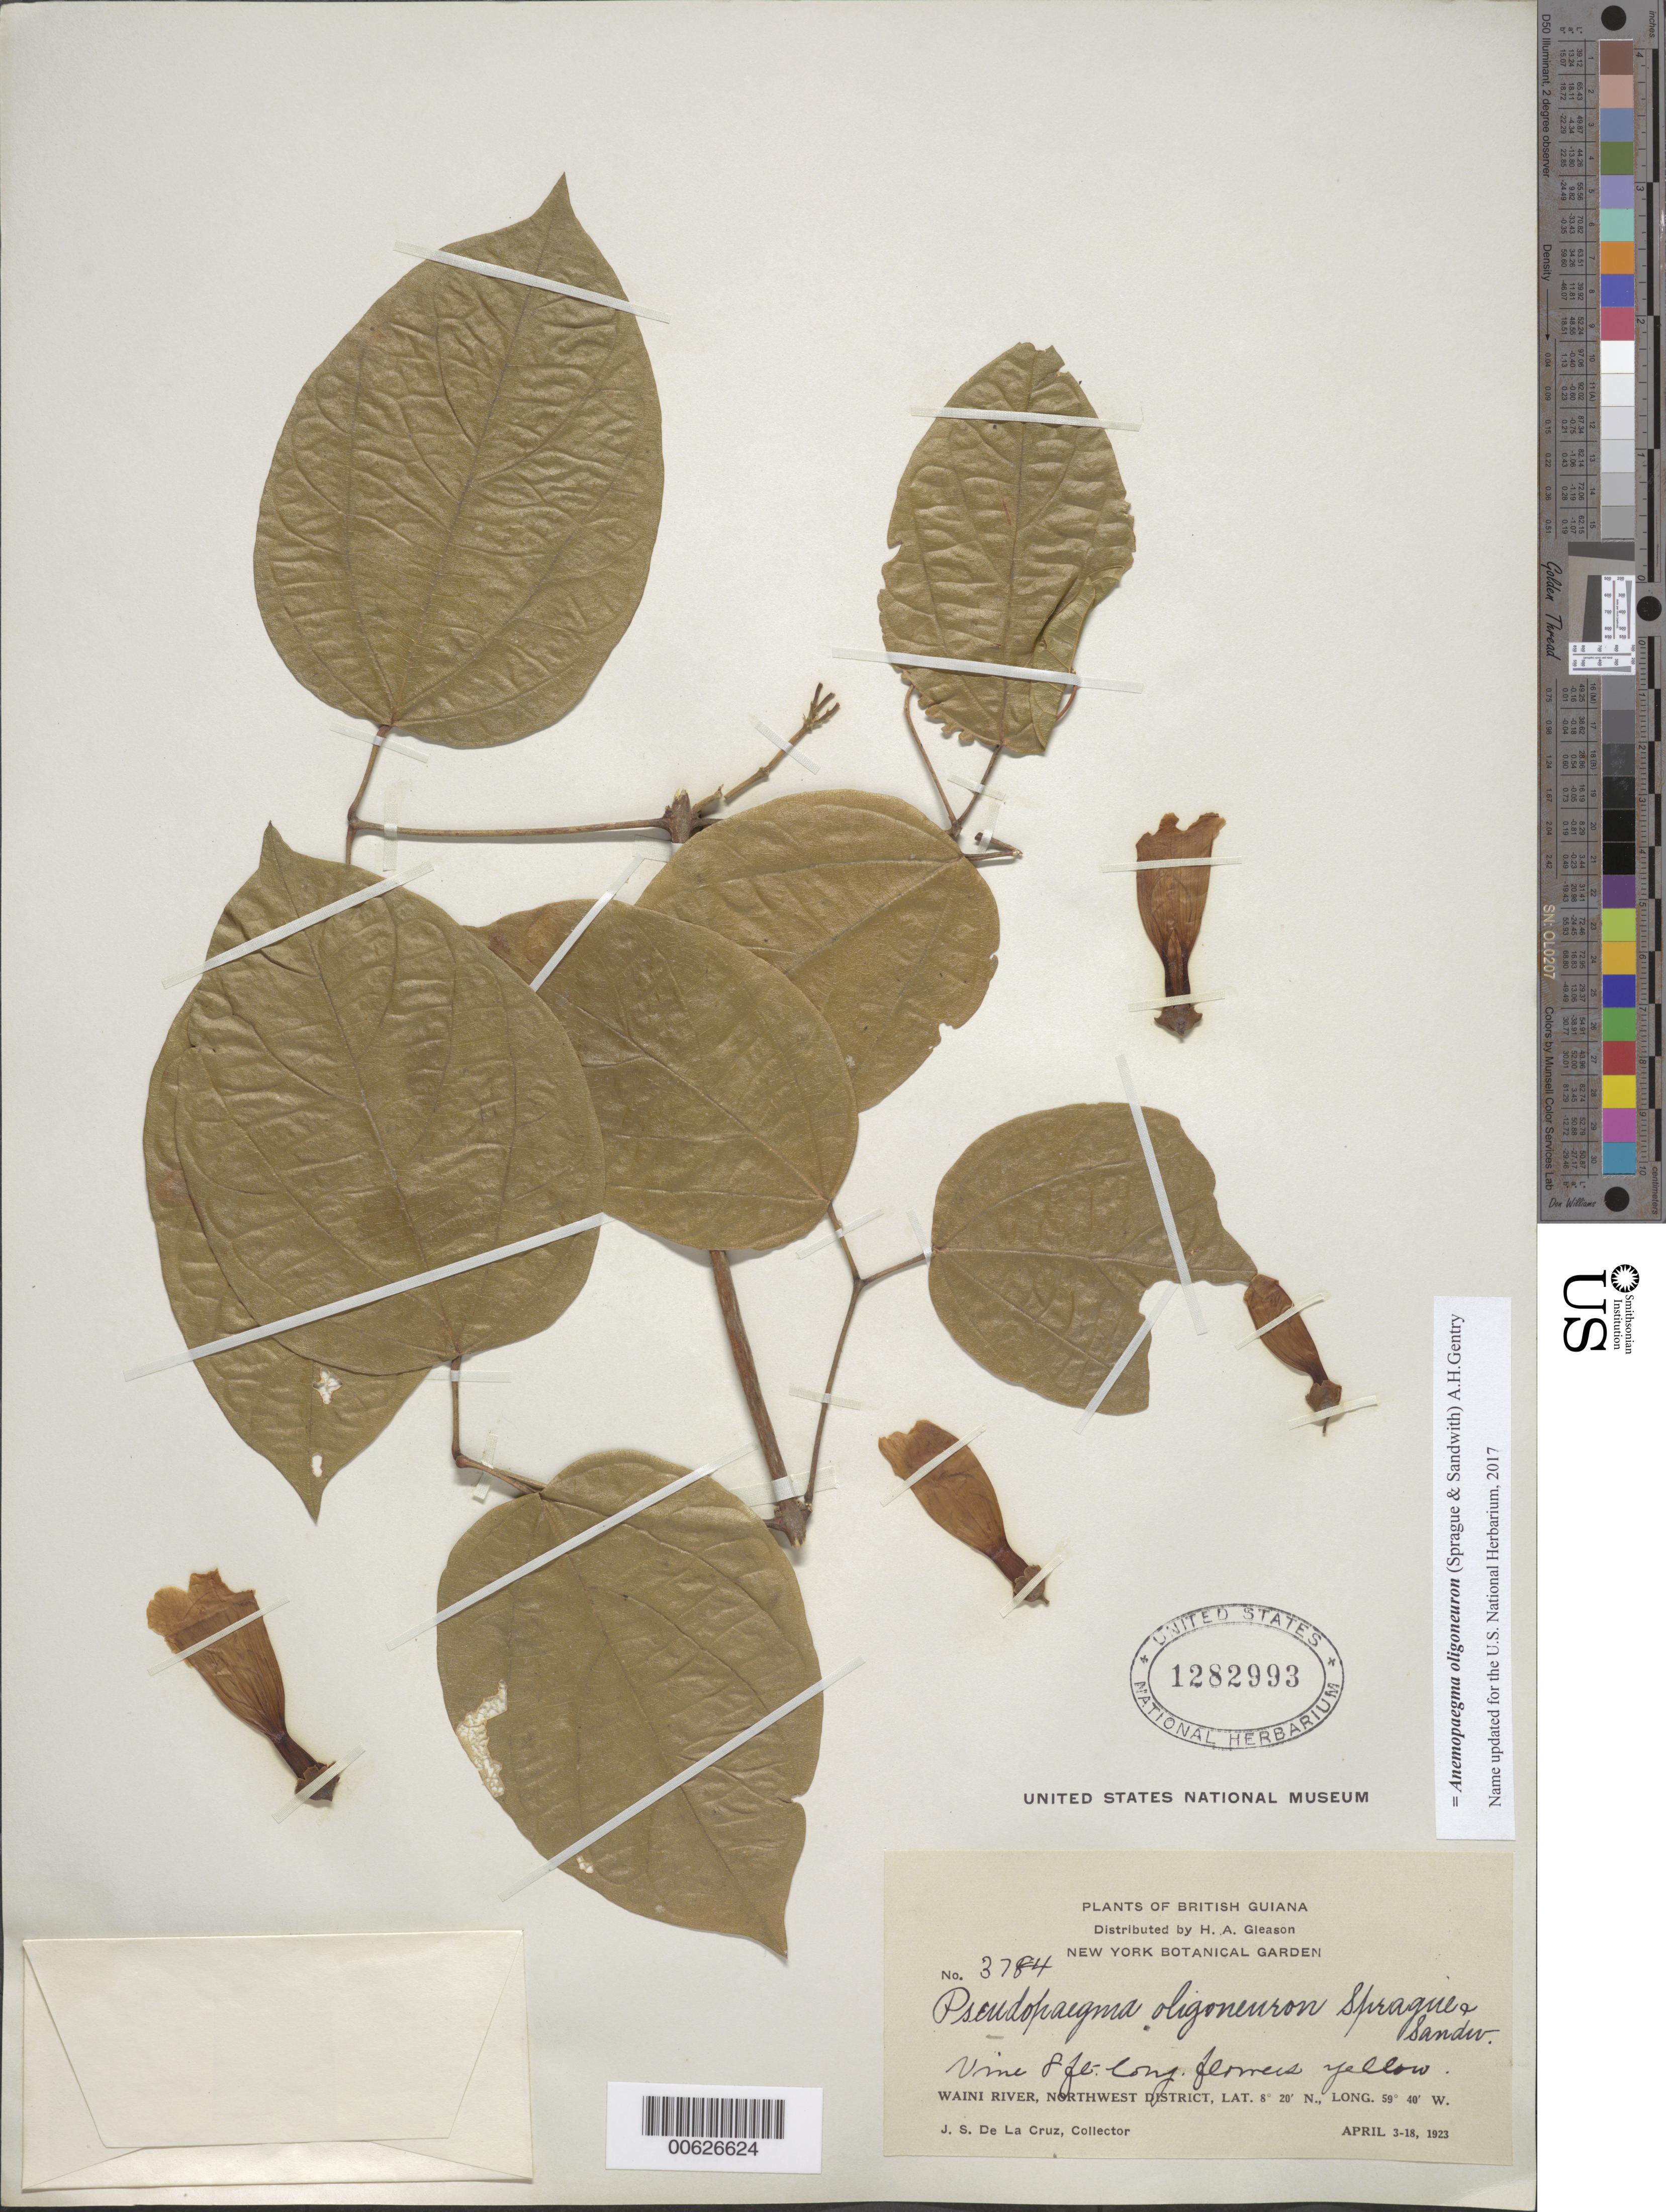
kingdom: Plantae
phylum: Tracheophyta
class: Magnoliopsida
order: Lamiales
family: Bignoniaceae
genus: Pseudopaegma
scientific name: Pseudopaegma oligoneuron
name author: Sprague & Sandwith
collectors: J. S. de la Cruz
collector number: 3784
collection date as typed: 3-Apr-23 to 18-Apr-23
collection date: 1923-04-03/1923-04-18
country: Guyana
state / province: Barima-Waini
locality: Waini R., NW District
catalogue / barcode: US 2182993